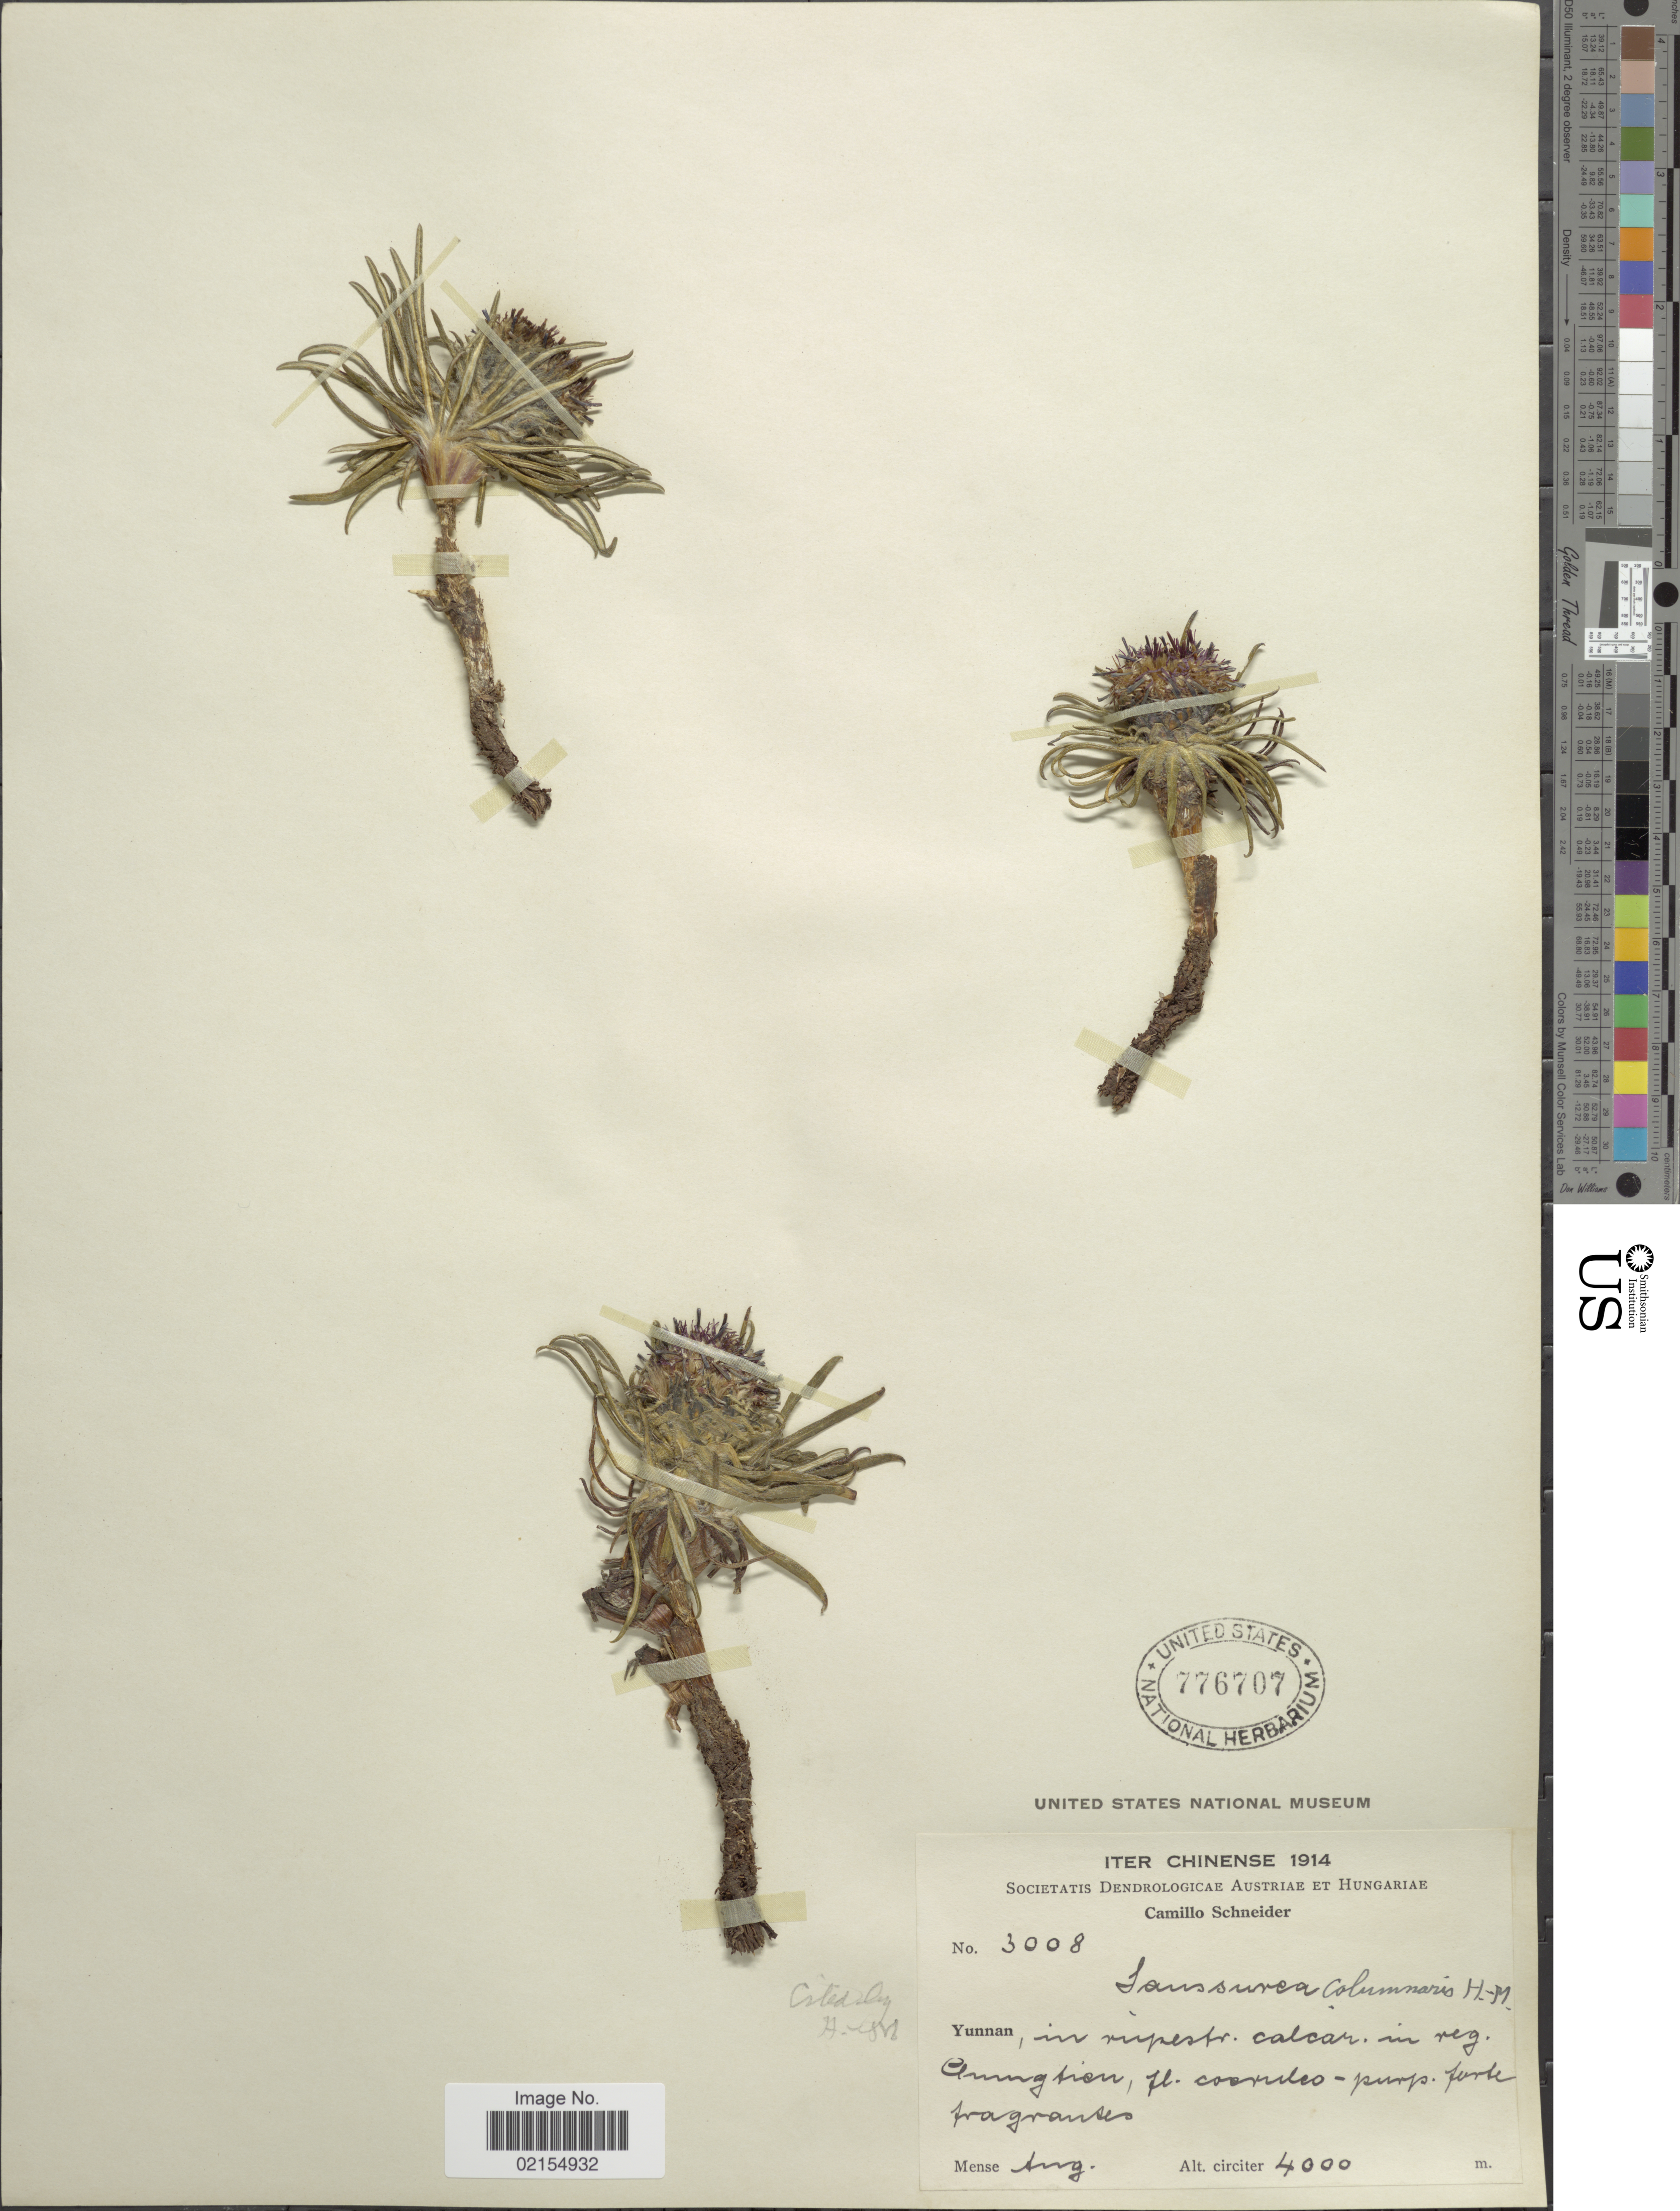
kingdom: Plantae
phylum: Tracheophyta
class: Magnoliopsida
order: Asterales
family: Asteraceae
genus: Saussurea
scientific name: Saussurea columnaris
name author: Hand.-Mazz.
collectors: C. K. Schneider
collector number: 3008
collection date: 1914-08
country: China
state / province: Yunnan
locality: Iter Chinense, Yunnan, in rupestr. calcar. in reg. Amugtin, fl. corules, purp. furk fragrantes [interpreted]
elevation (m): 4000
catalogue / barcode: US 776707